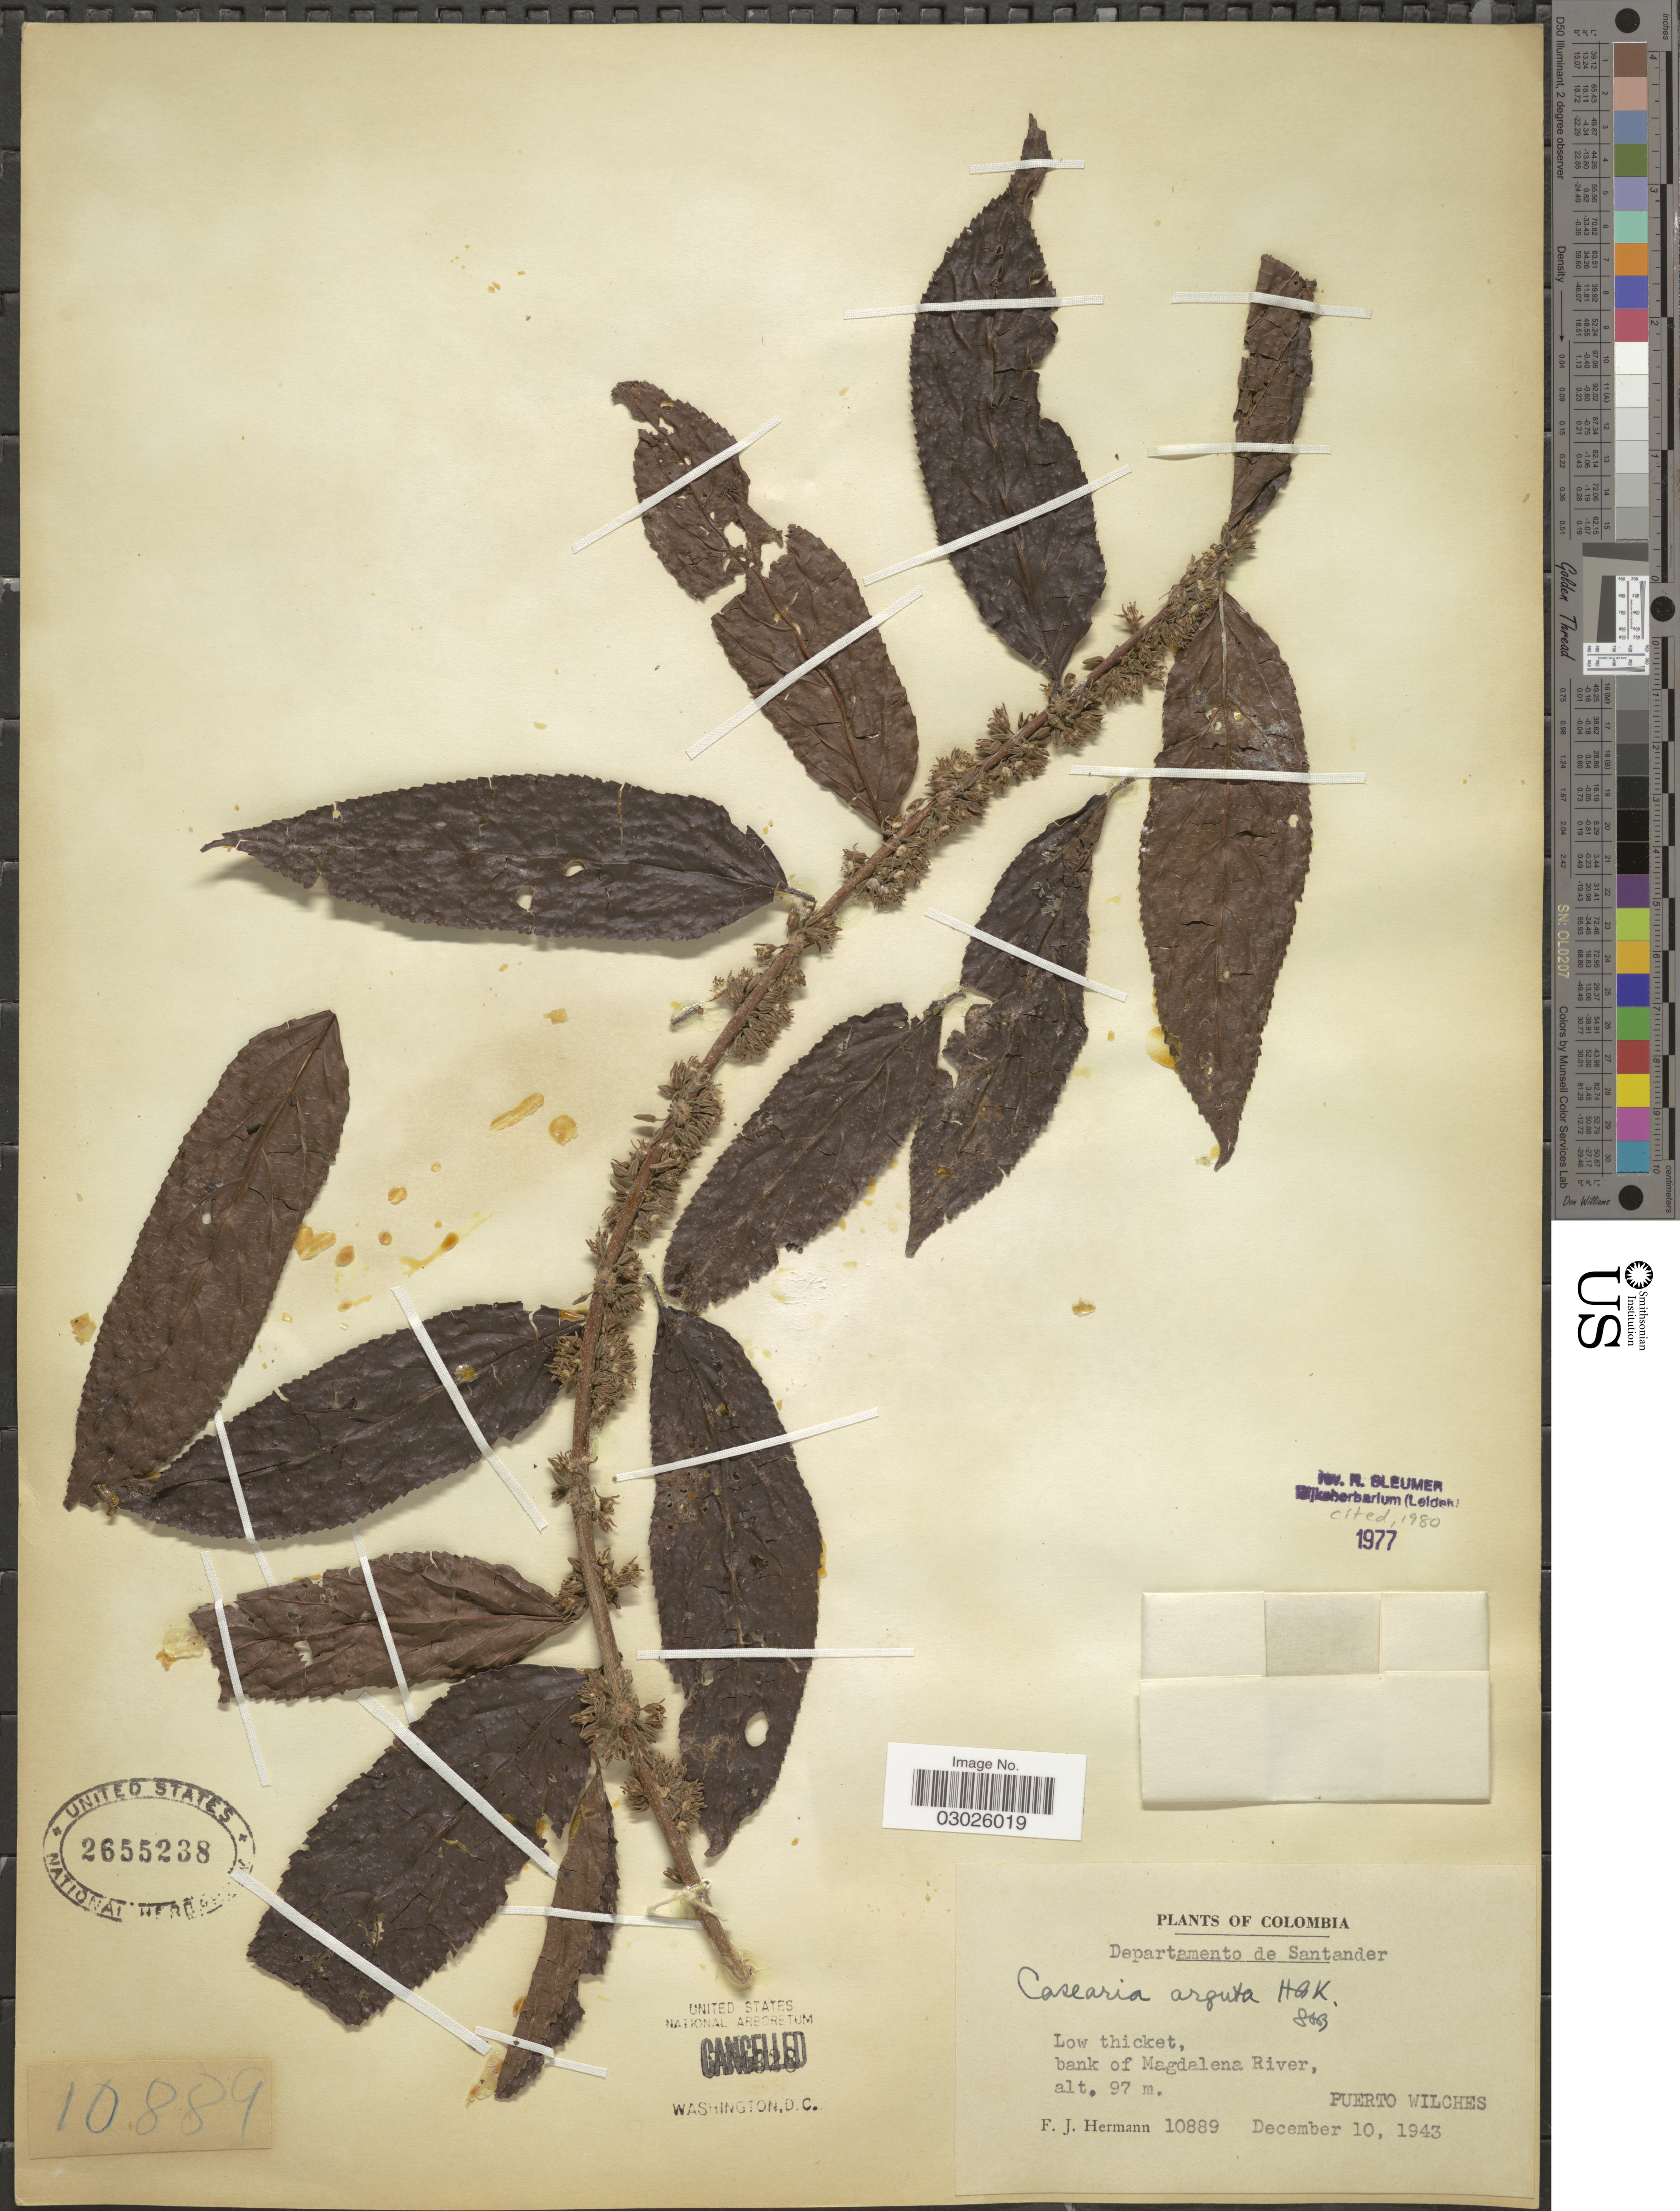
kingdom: Plantae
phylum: Tracheophyta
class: Magnoliopsida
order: Malpighiales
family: Salicaceae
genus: Casearia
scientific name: Casearia arguta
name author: Kunth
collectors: F. J. Hermann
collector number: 10889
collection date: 1943-12-10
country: Colombia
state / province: Santander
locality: Departamento de Santander. Low thicket, bank of Magdalena River. Puerto Wilches.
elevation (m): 97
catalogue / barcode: US 2655238